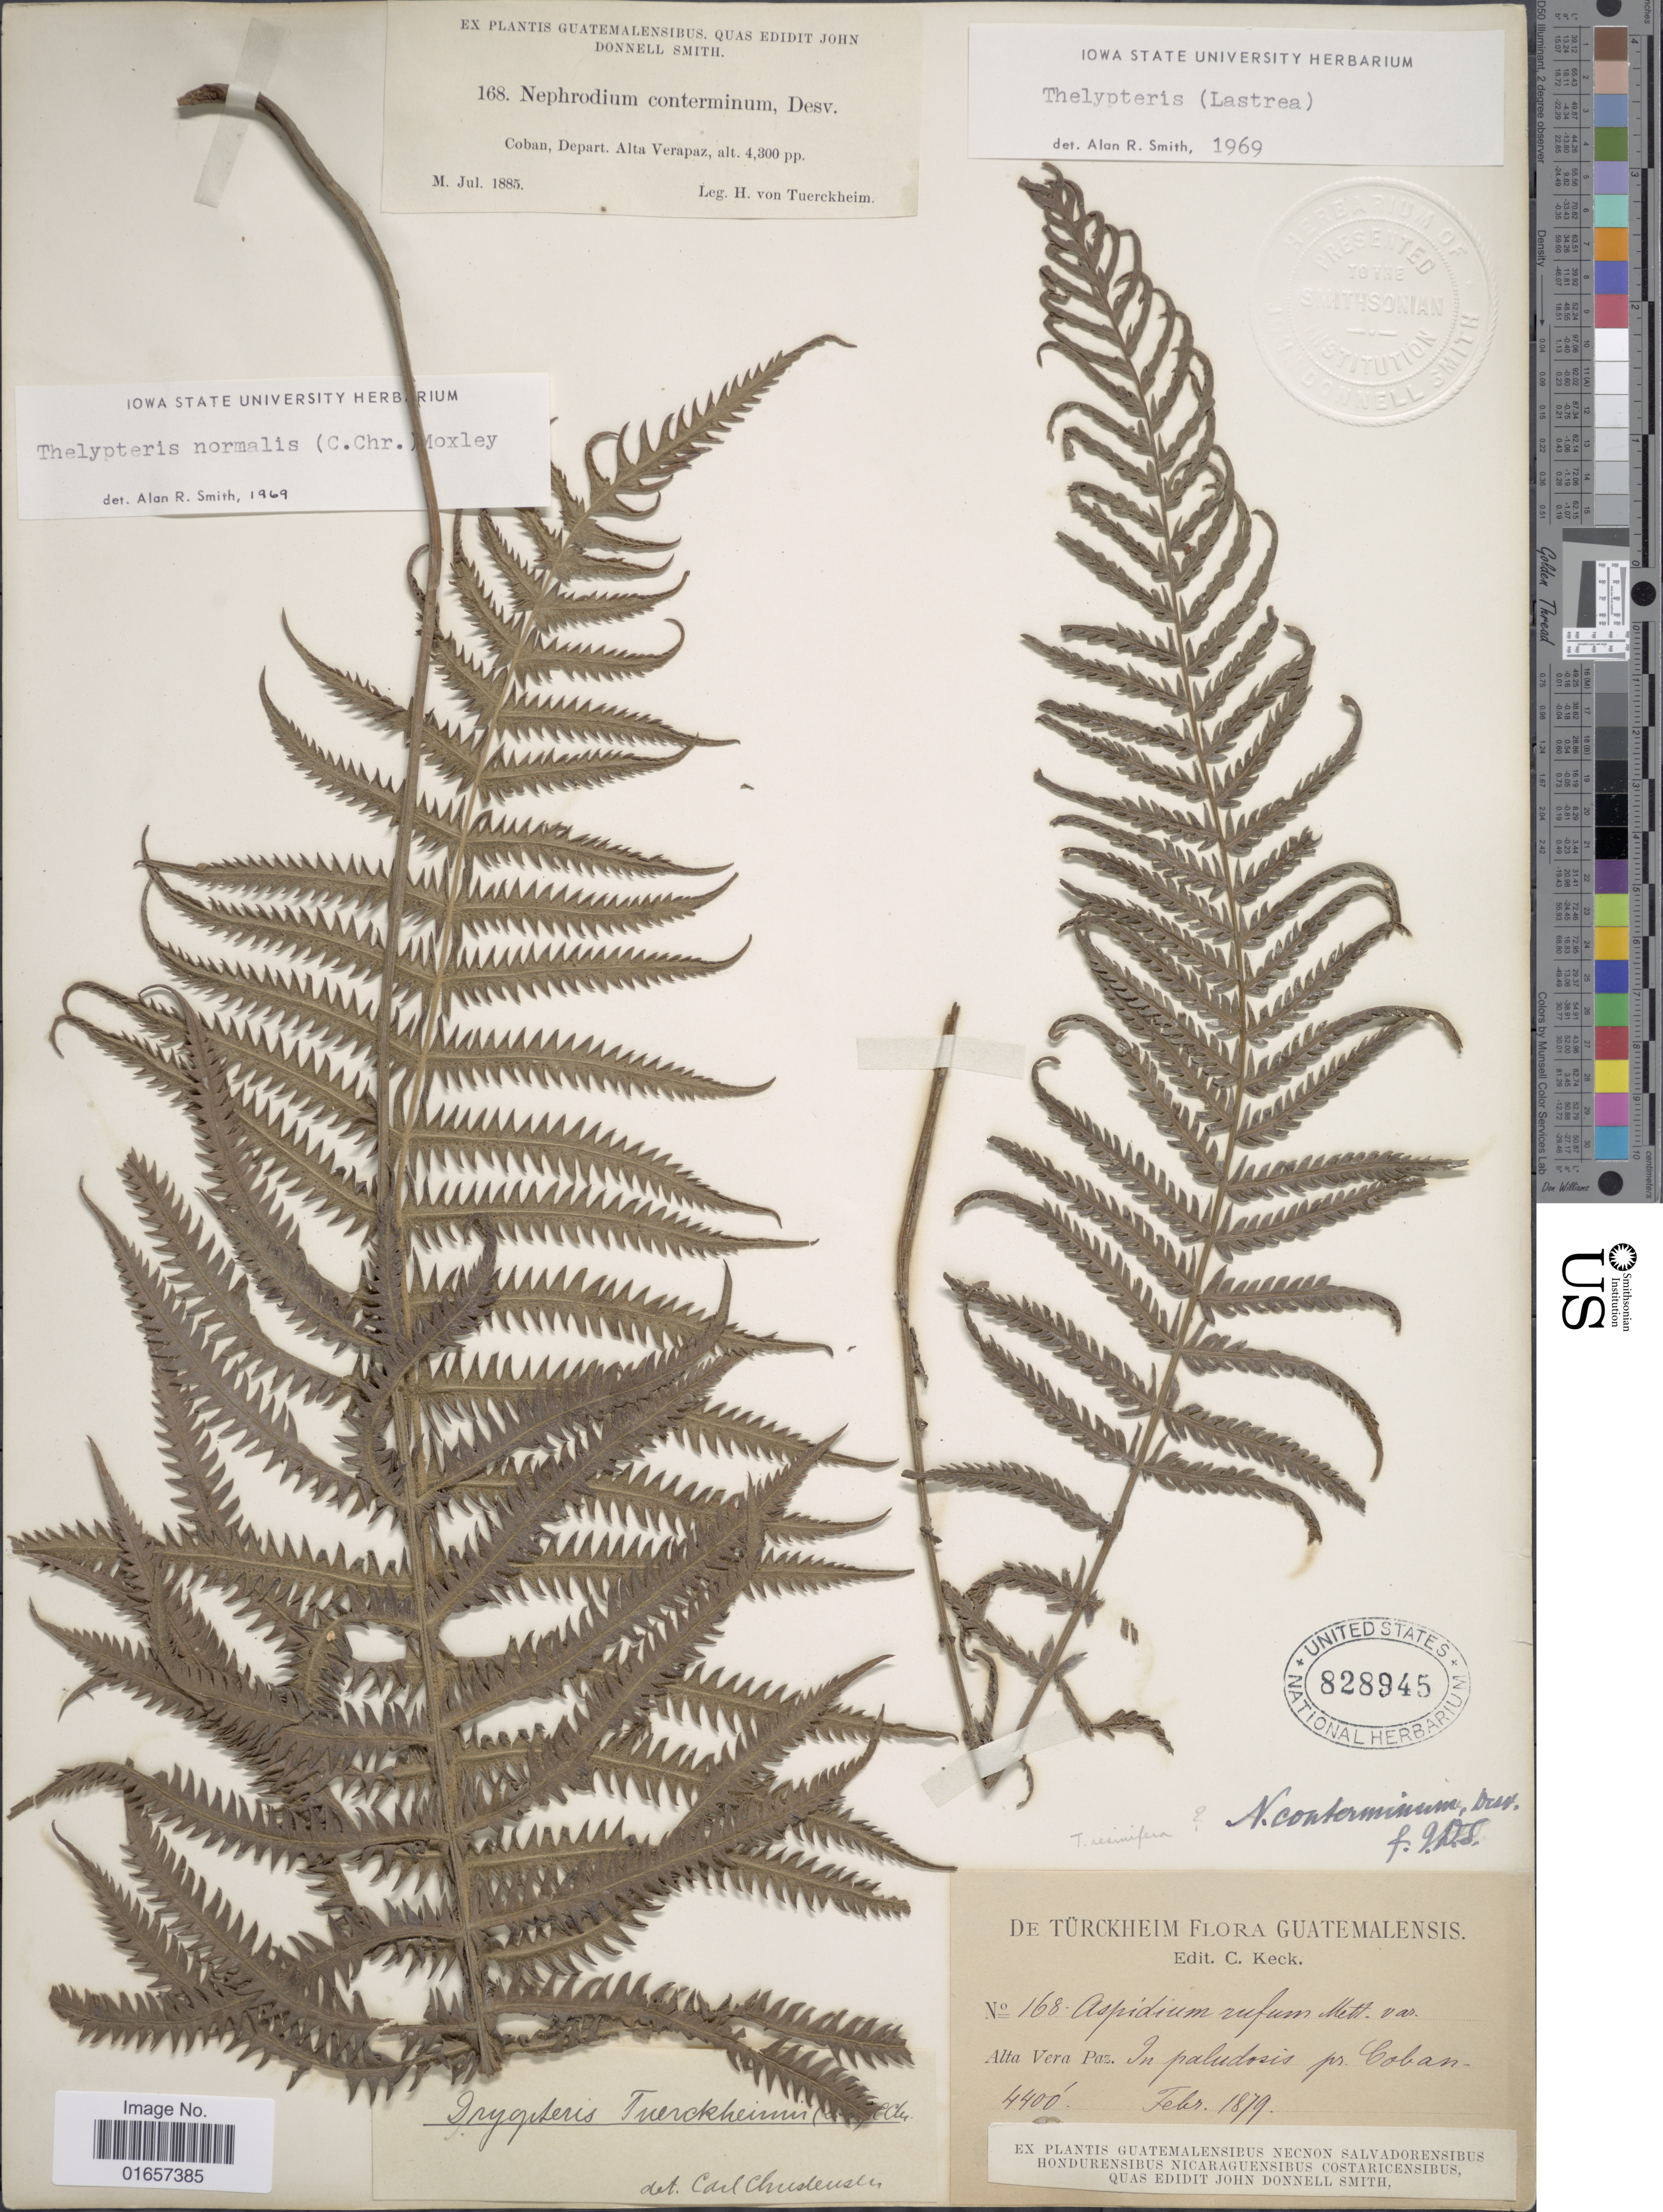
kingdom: Plantae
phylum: Tracheophyta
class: Polypodiopsida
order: Polypodiales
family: Thelypteridaceae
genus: Christella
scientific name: Christella kunthii comb. ined.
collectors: -. De Türckheim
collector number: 168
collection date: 1879-02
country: Guatemala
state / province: Alta Verapaz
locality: Guatemalensis, In paludosis pr. Coban.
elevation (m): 1341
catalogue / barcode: US 828945